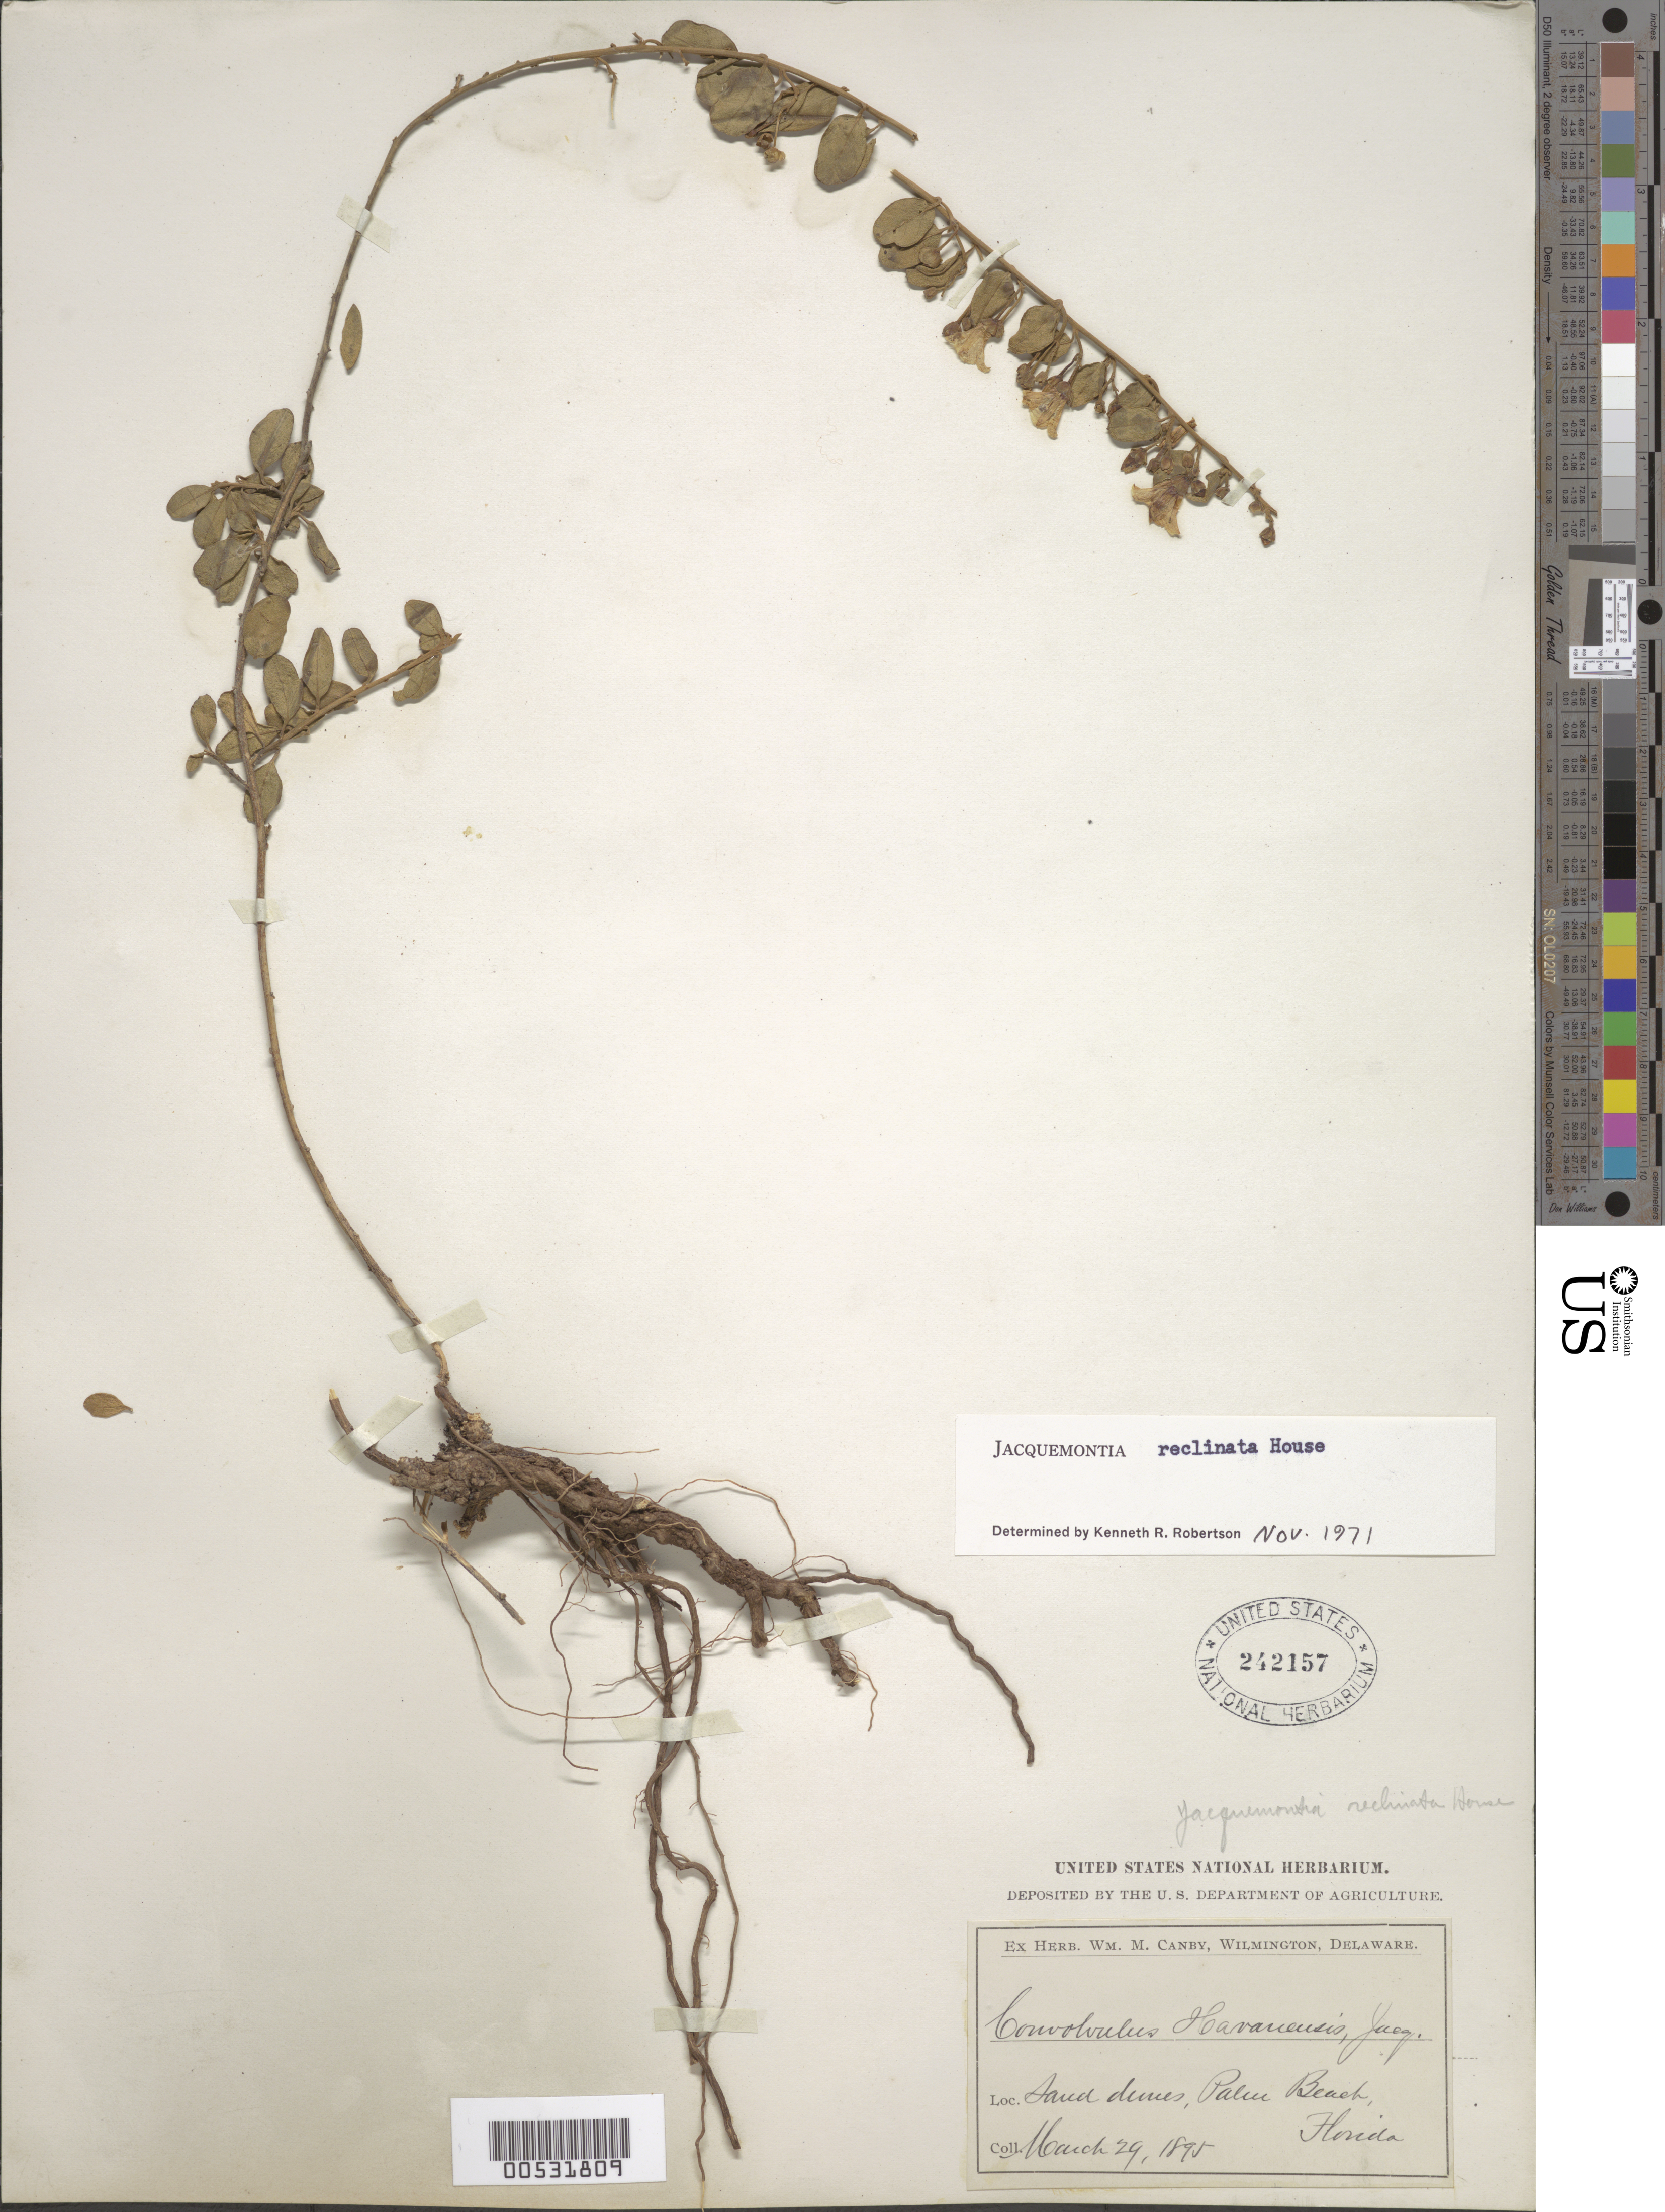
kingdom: Plantae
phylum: Tracheophyta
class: Magnoliopsida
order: Solanales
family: Convolvulaceae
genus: Jacquemontia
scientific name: Jacquemontia reclinata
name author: House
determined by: Robertson, K. R.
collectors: W. M. Canby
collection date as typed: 29 Mar 1895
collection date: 1895-03-29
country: United States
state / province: Florida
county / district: Palm Beach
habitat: Sand dunes.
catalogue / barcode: US 242157